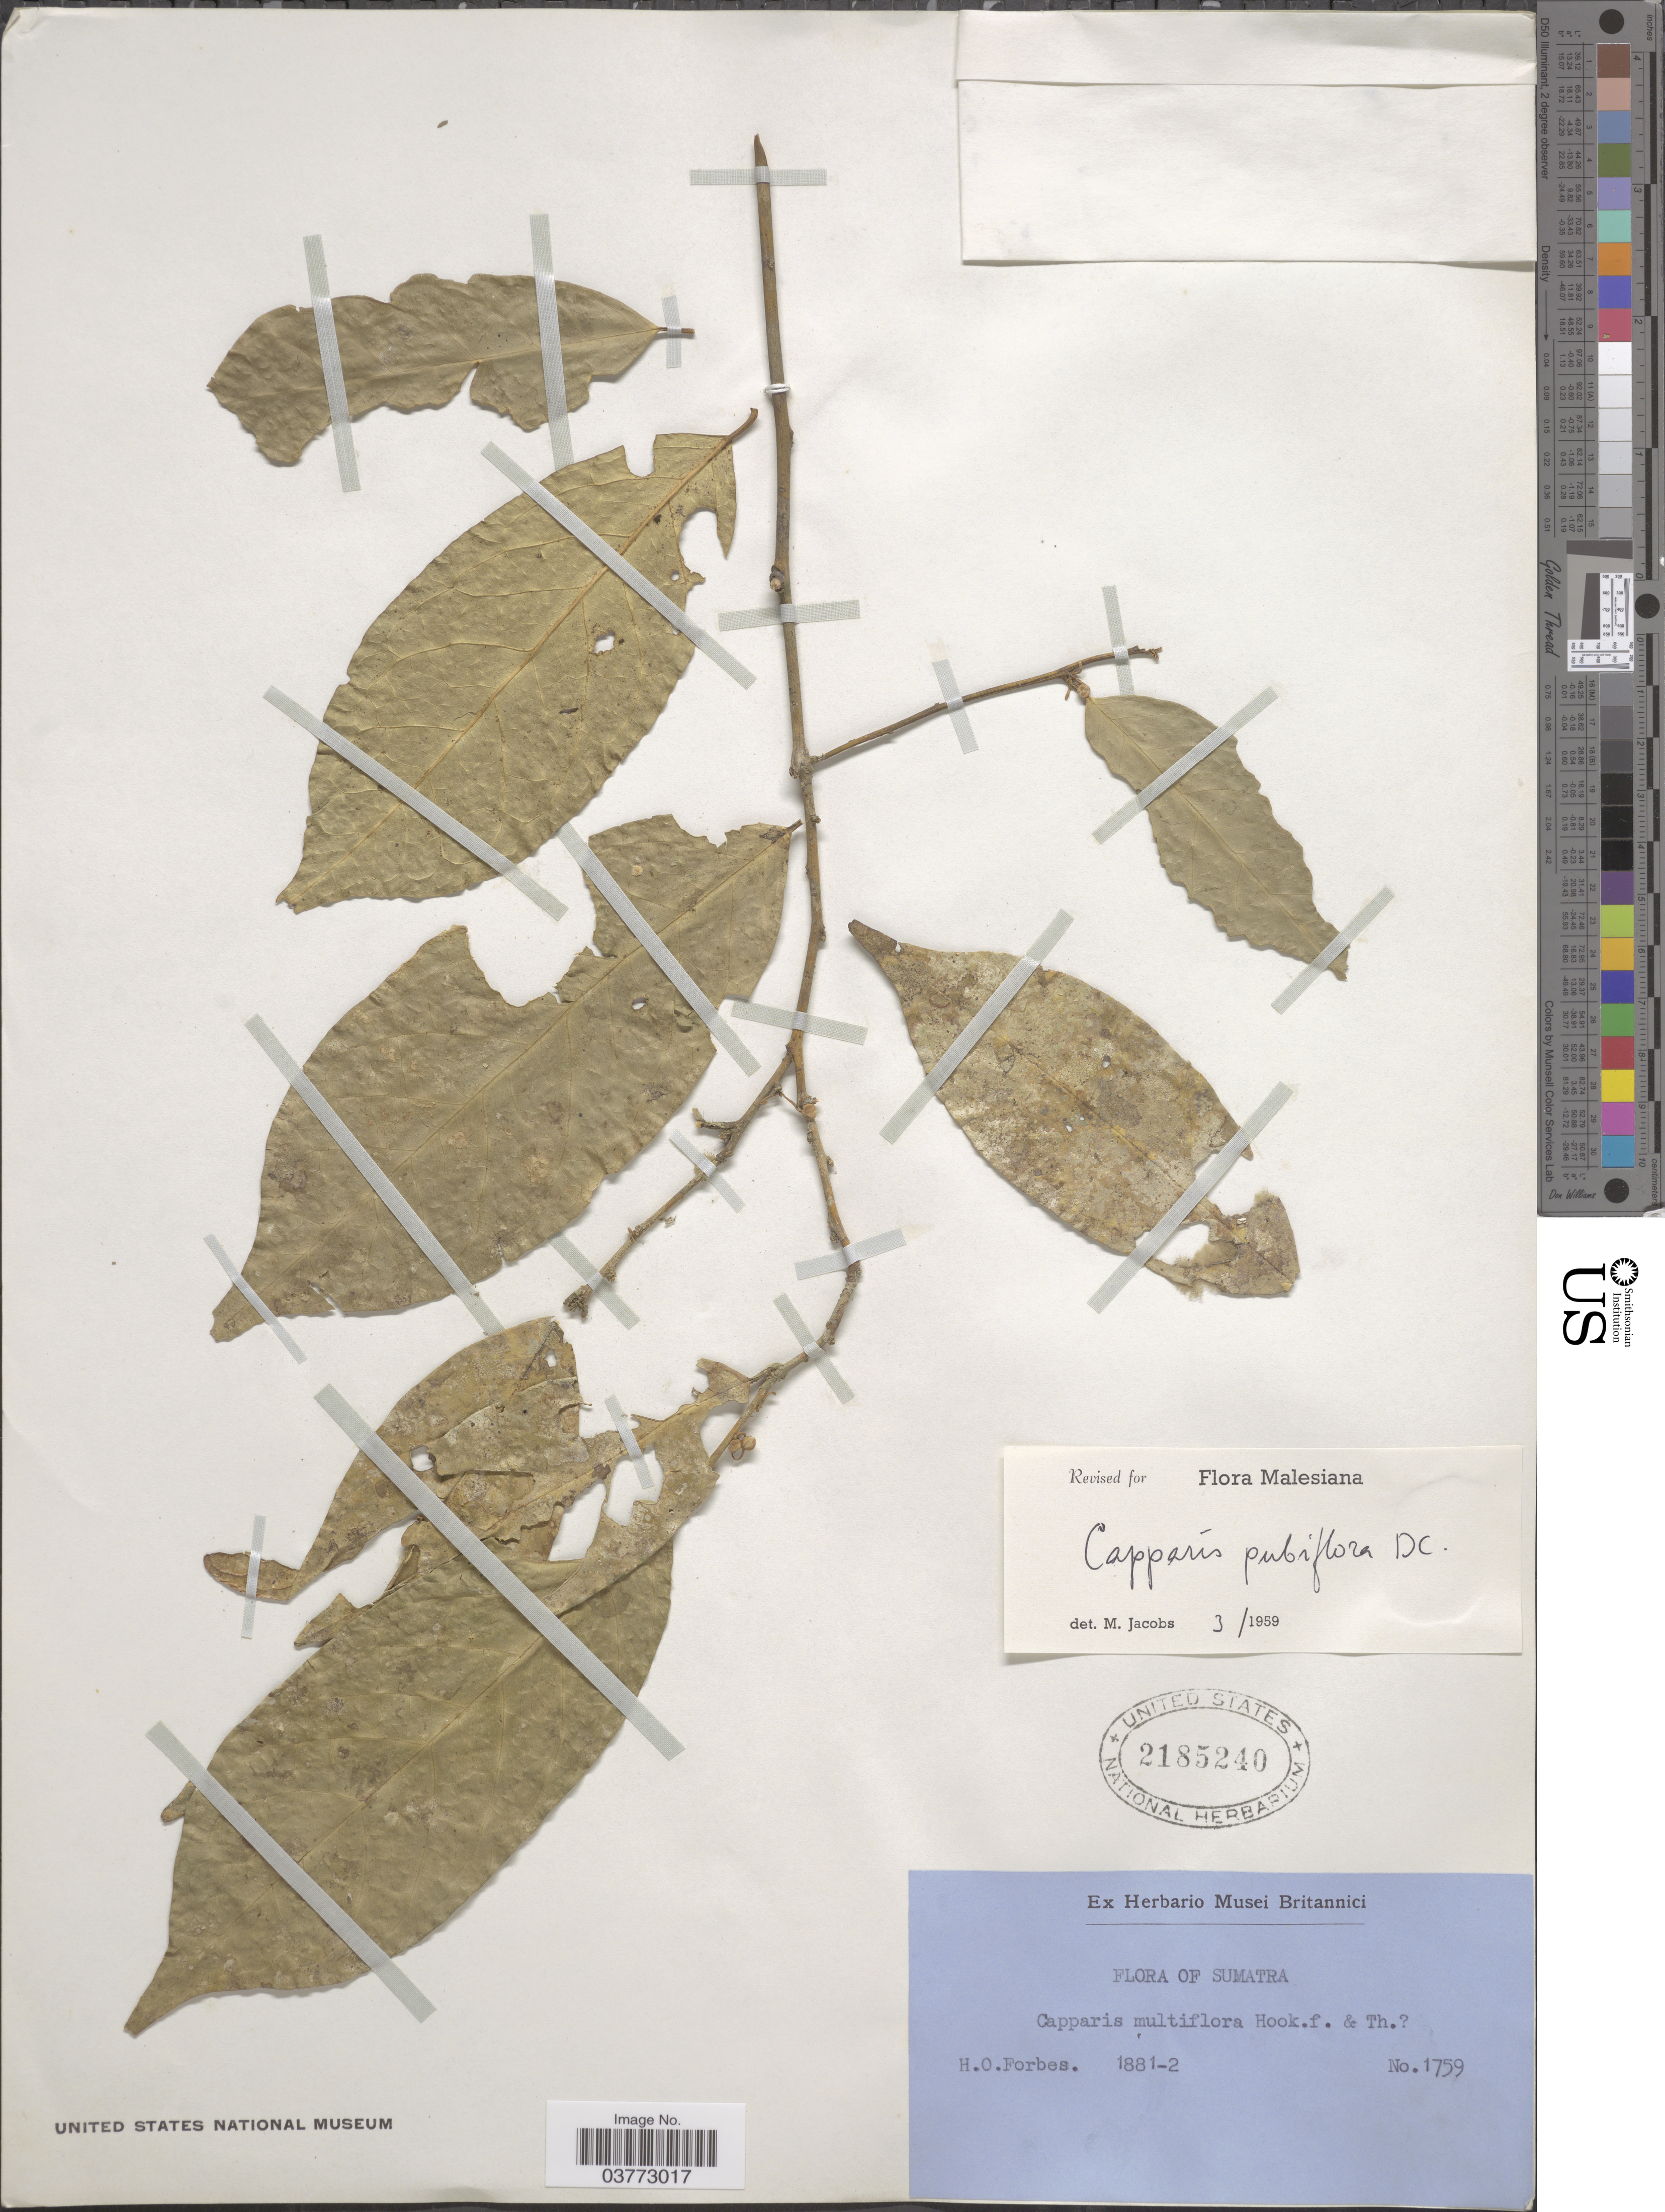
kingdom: Plantae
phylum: Tracheophyta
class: Magnoliopsida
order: Brassicales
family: Capparaceae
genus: Capparis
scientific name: Capparis pubiflora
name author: DC.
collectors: H. O. Forbes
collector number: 1759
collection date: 1881/1882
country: Indonesia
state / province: Sumatra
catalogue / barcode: US 2185240